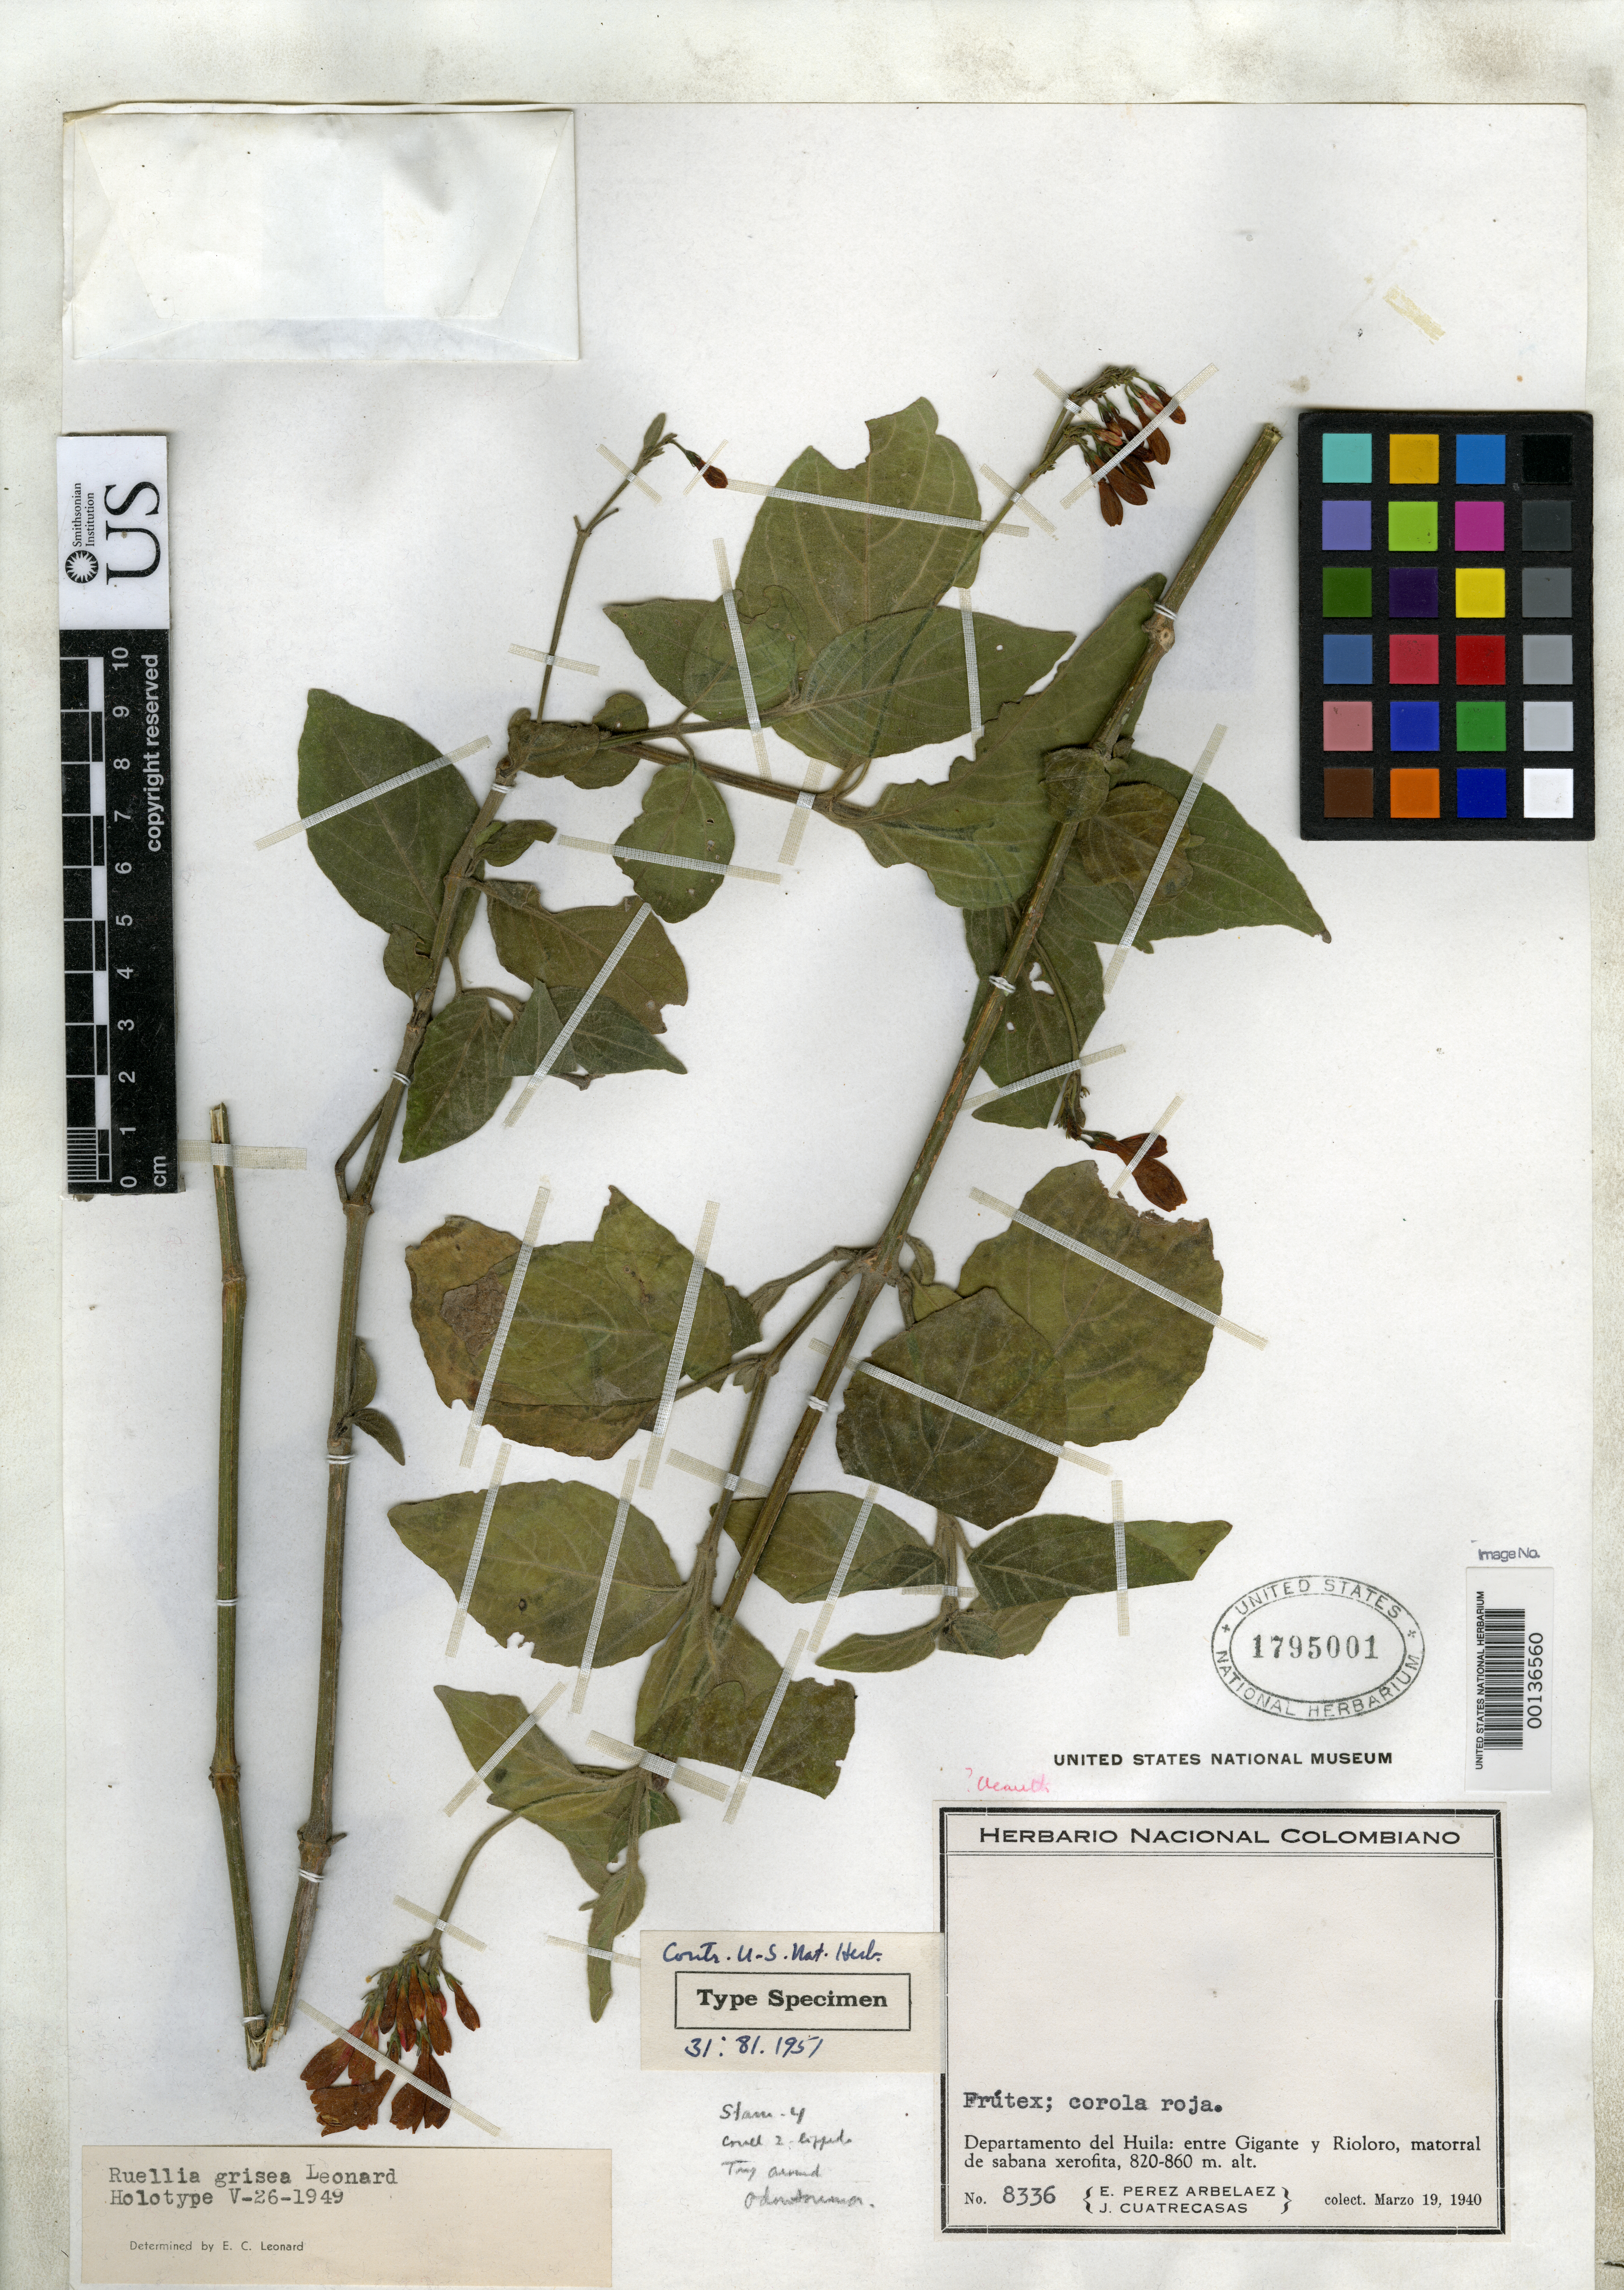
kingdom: Plantae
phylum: Tracheophyta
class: Magnoliopsida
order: Lamiales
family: Acanthaceae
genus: Ruellia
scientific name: Ruellia grisea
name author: Leonard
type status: Holotype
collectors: E. Pérez Arbeláez & J. Cuatrecasas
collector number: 8336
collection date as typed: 19 Mar 1940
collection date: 1940-03-19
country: Colombia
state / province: Huila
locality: Between Gigante and Rio Loro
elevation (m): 820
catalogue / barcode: US 1795001